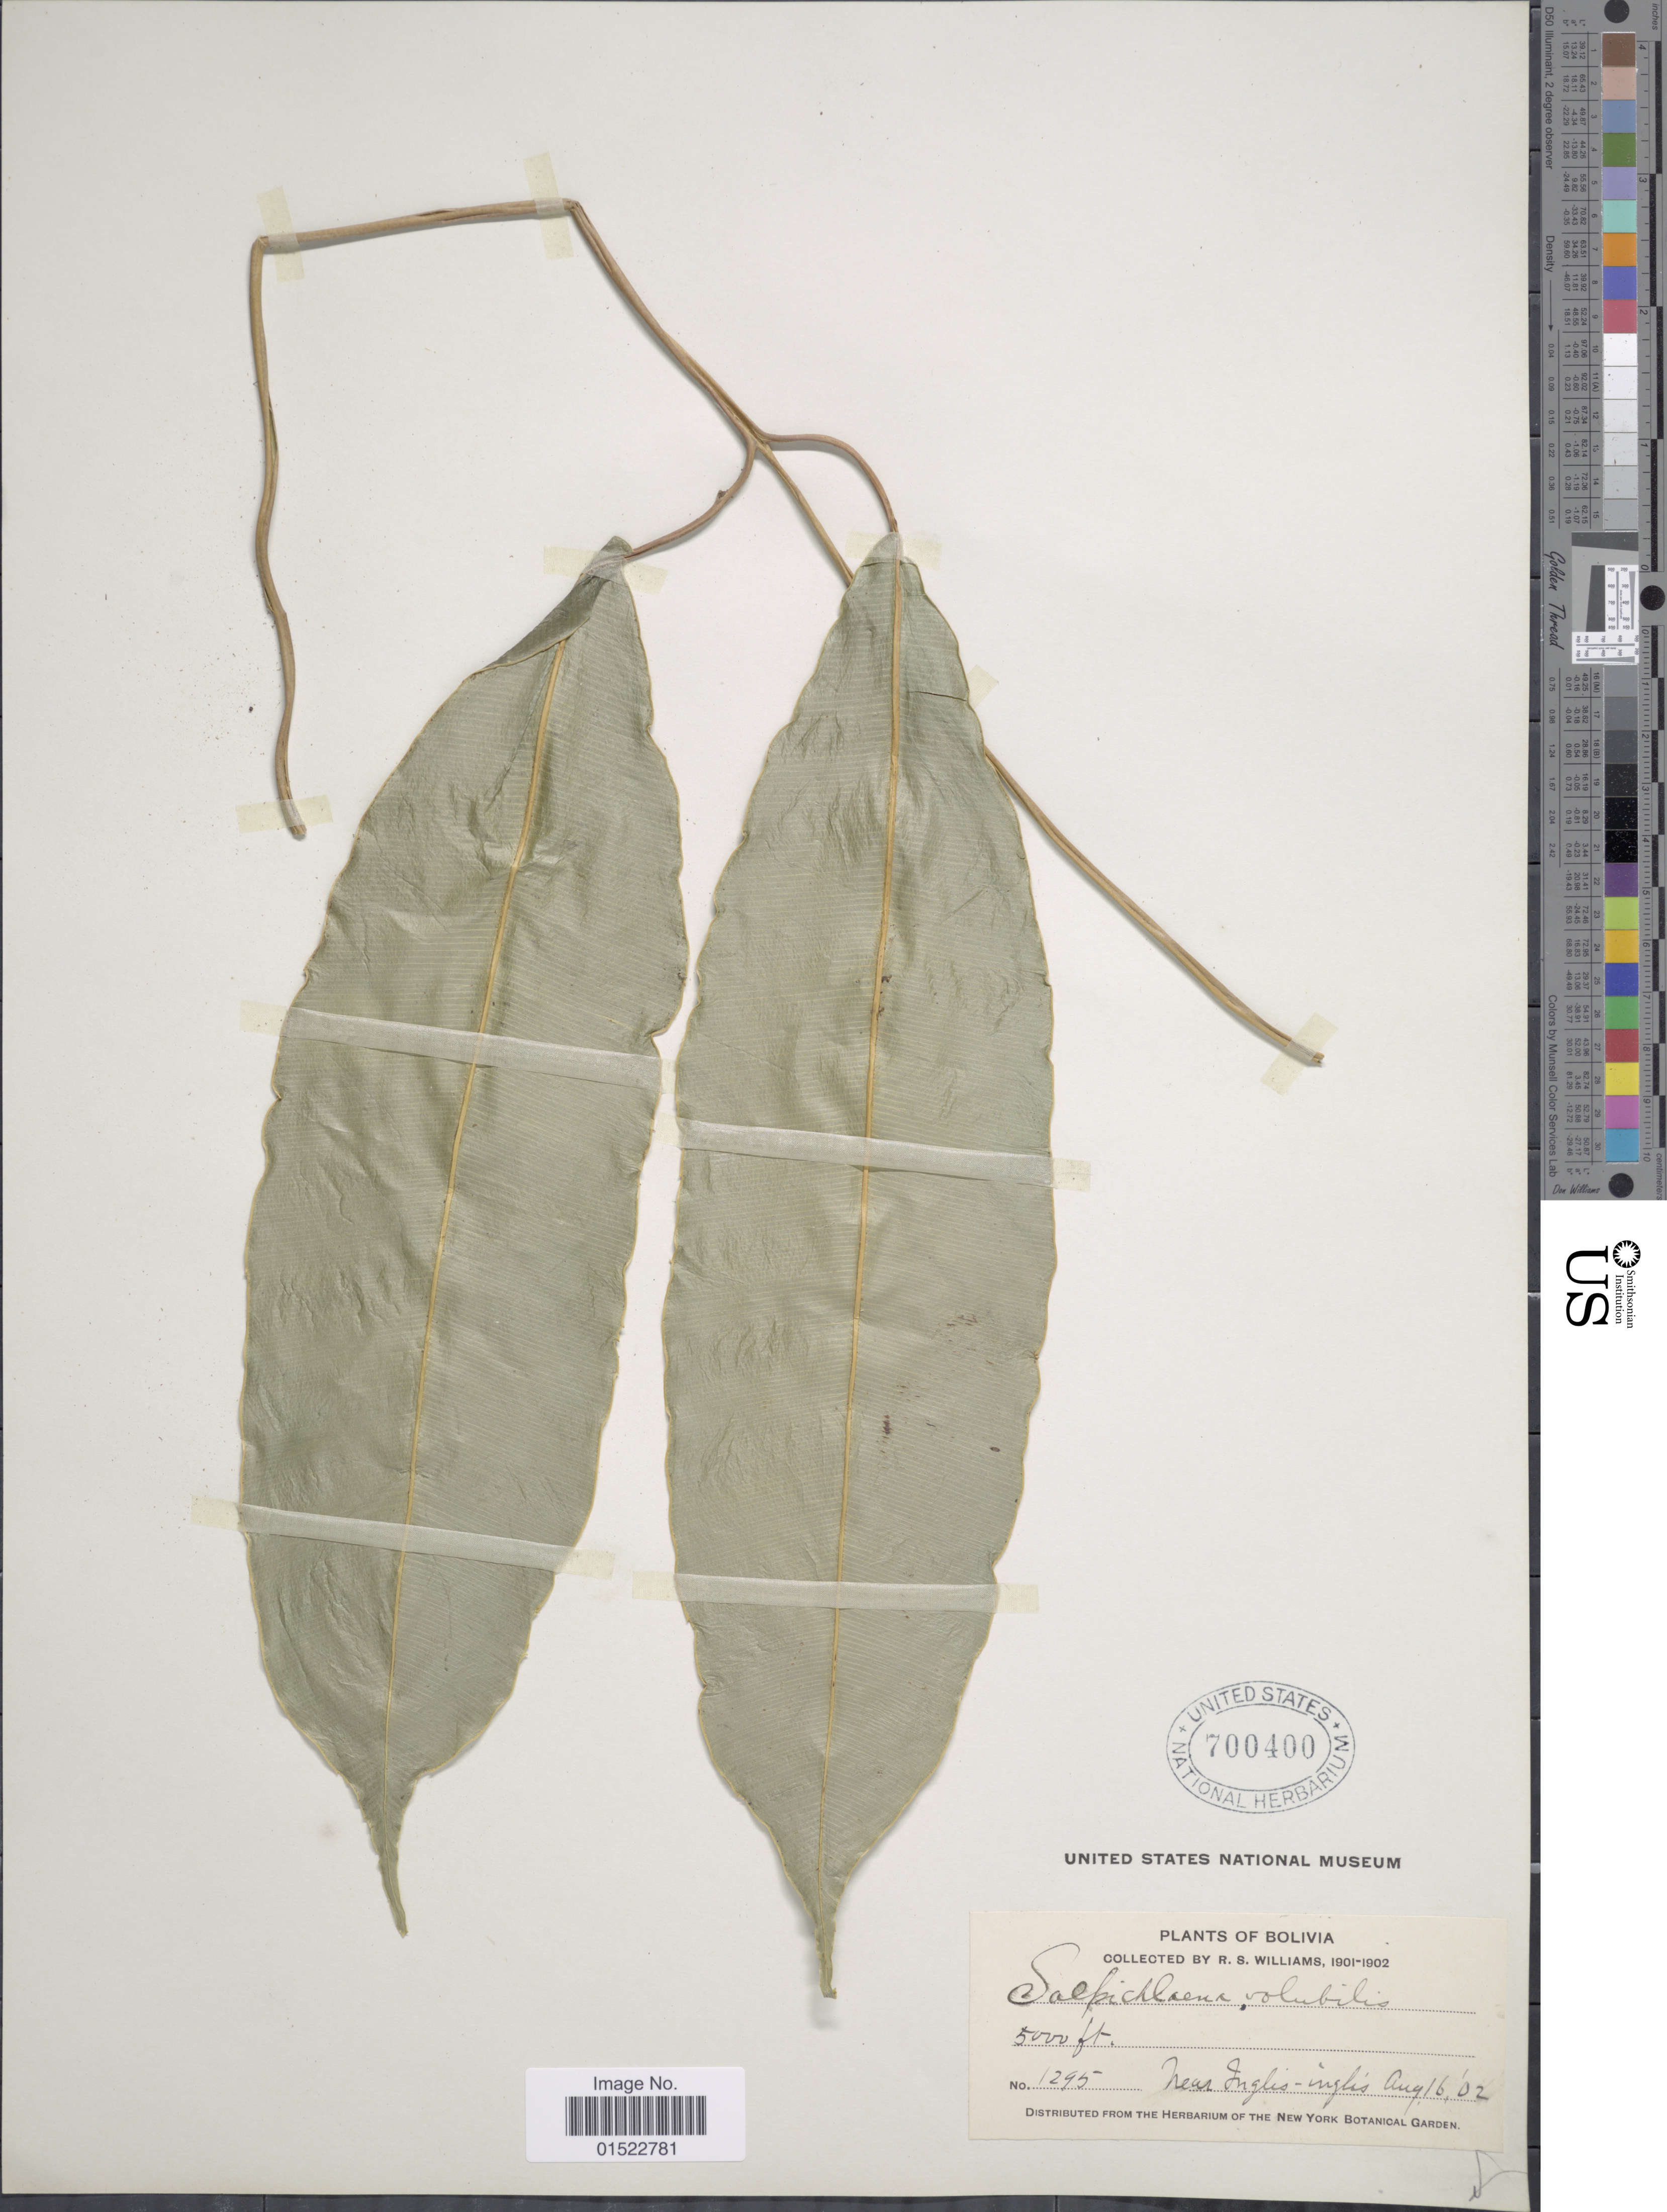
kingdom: Plantae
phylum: Tracheophyta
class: Polypodiopsida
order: Polypodiales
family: Blechnaceae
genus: Salpichlaena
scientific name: Salpichlaena volubilis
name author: (Kaulf.) J. Sm.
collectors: R. S. Williams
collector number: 1295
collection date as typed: Aug. 16, 1902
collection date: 1902-08-16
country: Bolivia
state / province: La Paz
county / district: Franz Tamayo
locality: Near Inglis-Inglis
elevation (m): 1524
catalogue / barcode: US 700400